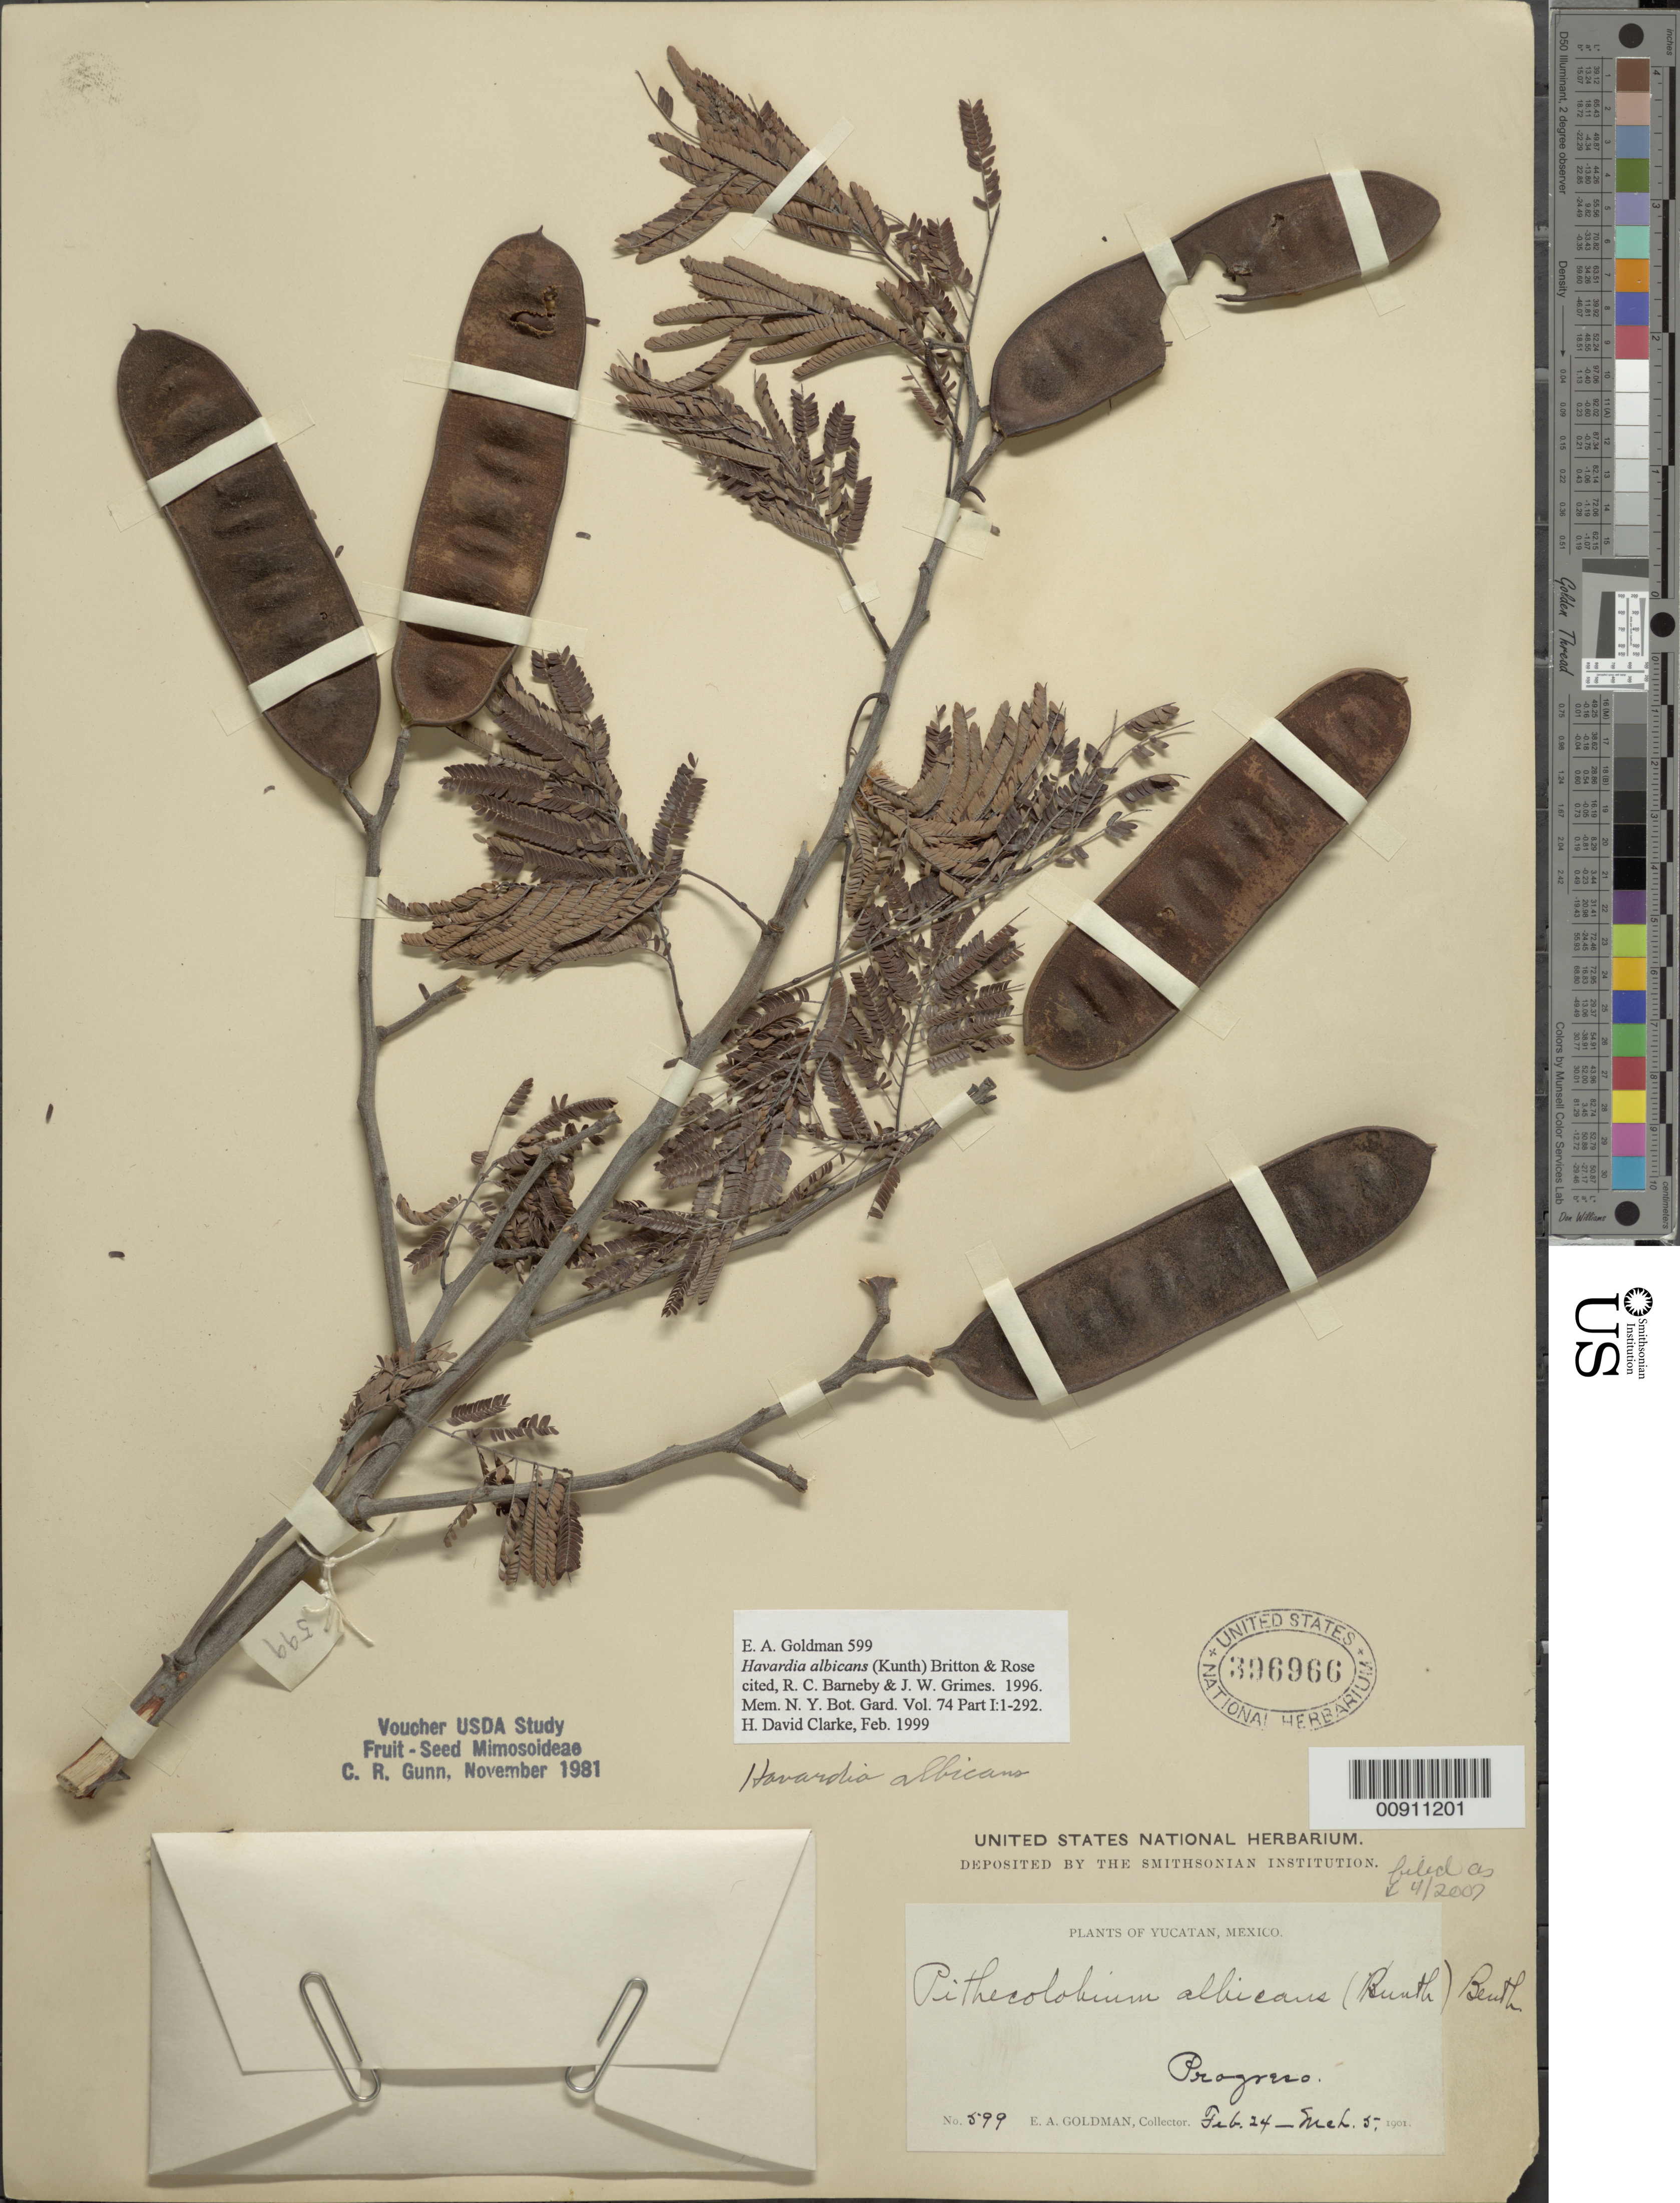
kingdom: Plantae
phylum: Tracheophyta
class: Magnoliopsida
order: Fabales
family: Fabaceae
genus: Havardia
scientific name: Havardia albicans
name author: (Kunth) Britton & Rose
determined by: Clarke, H. D.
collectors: E. A. Goldman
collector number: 599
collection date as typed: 24 Feb 1901 to 05 Mar 1901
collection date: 1901-02-24/1901-03-05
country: Mexico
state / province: Yucatán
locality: Progreso.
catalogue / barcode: US 396966